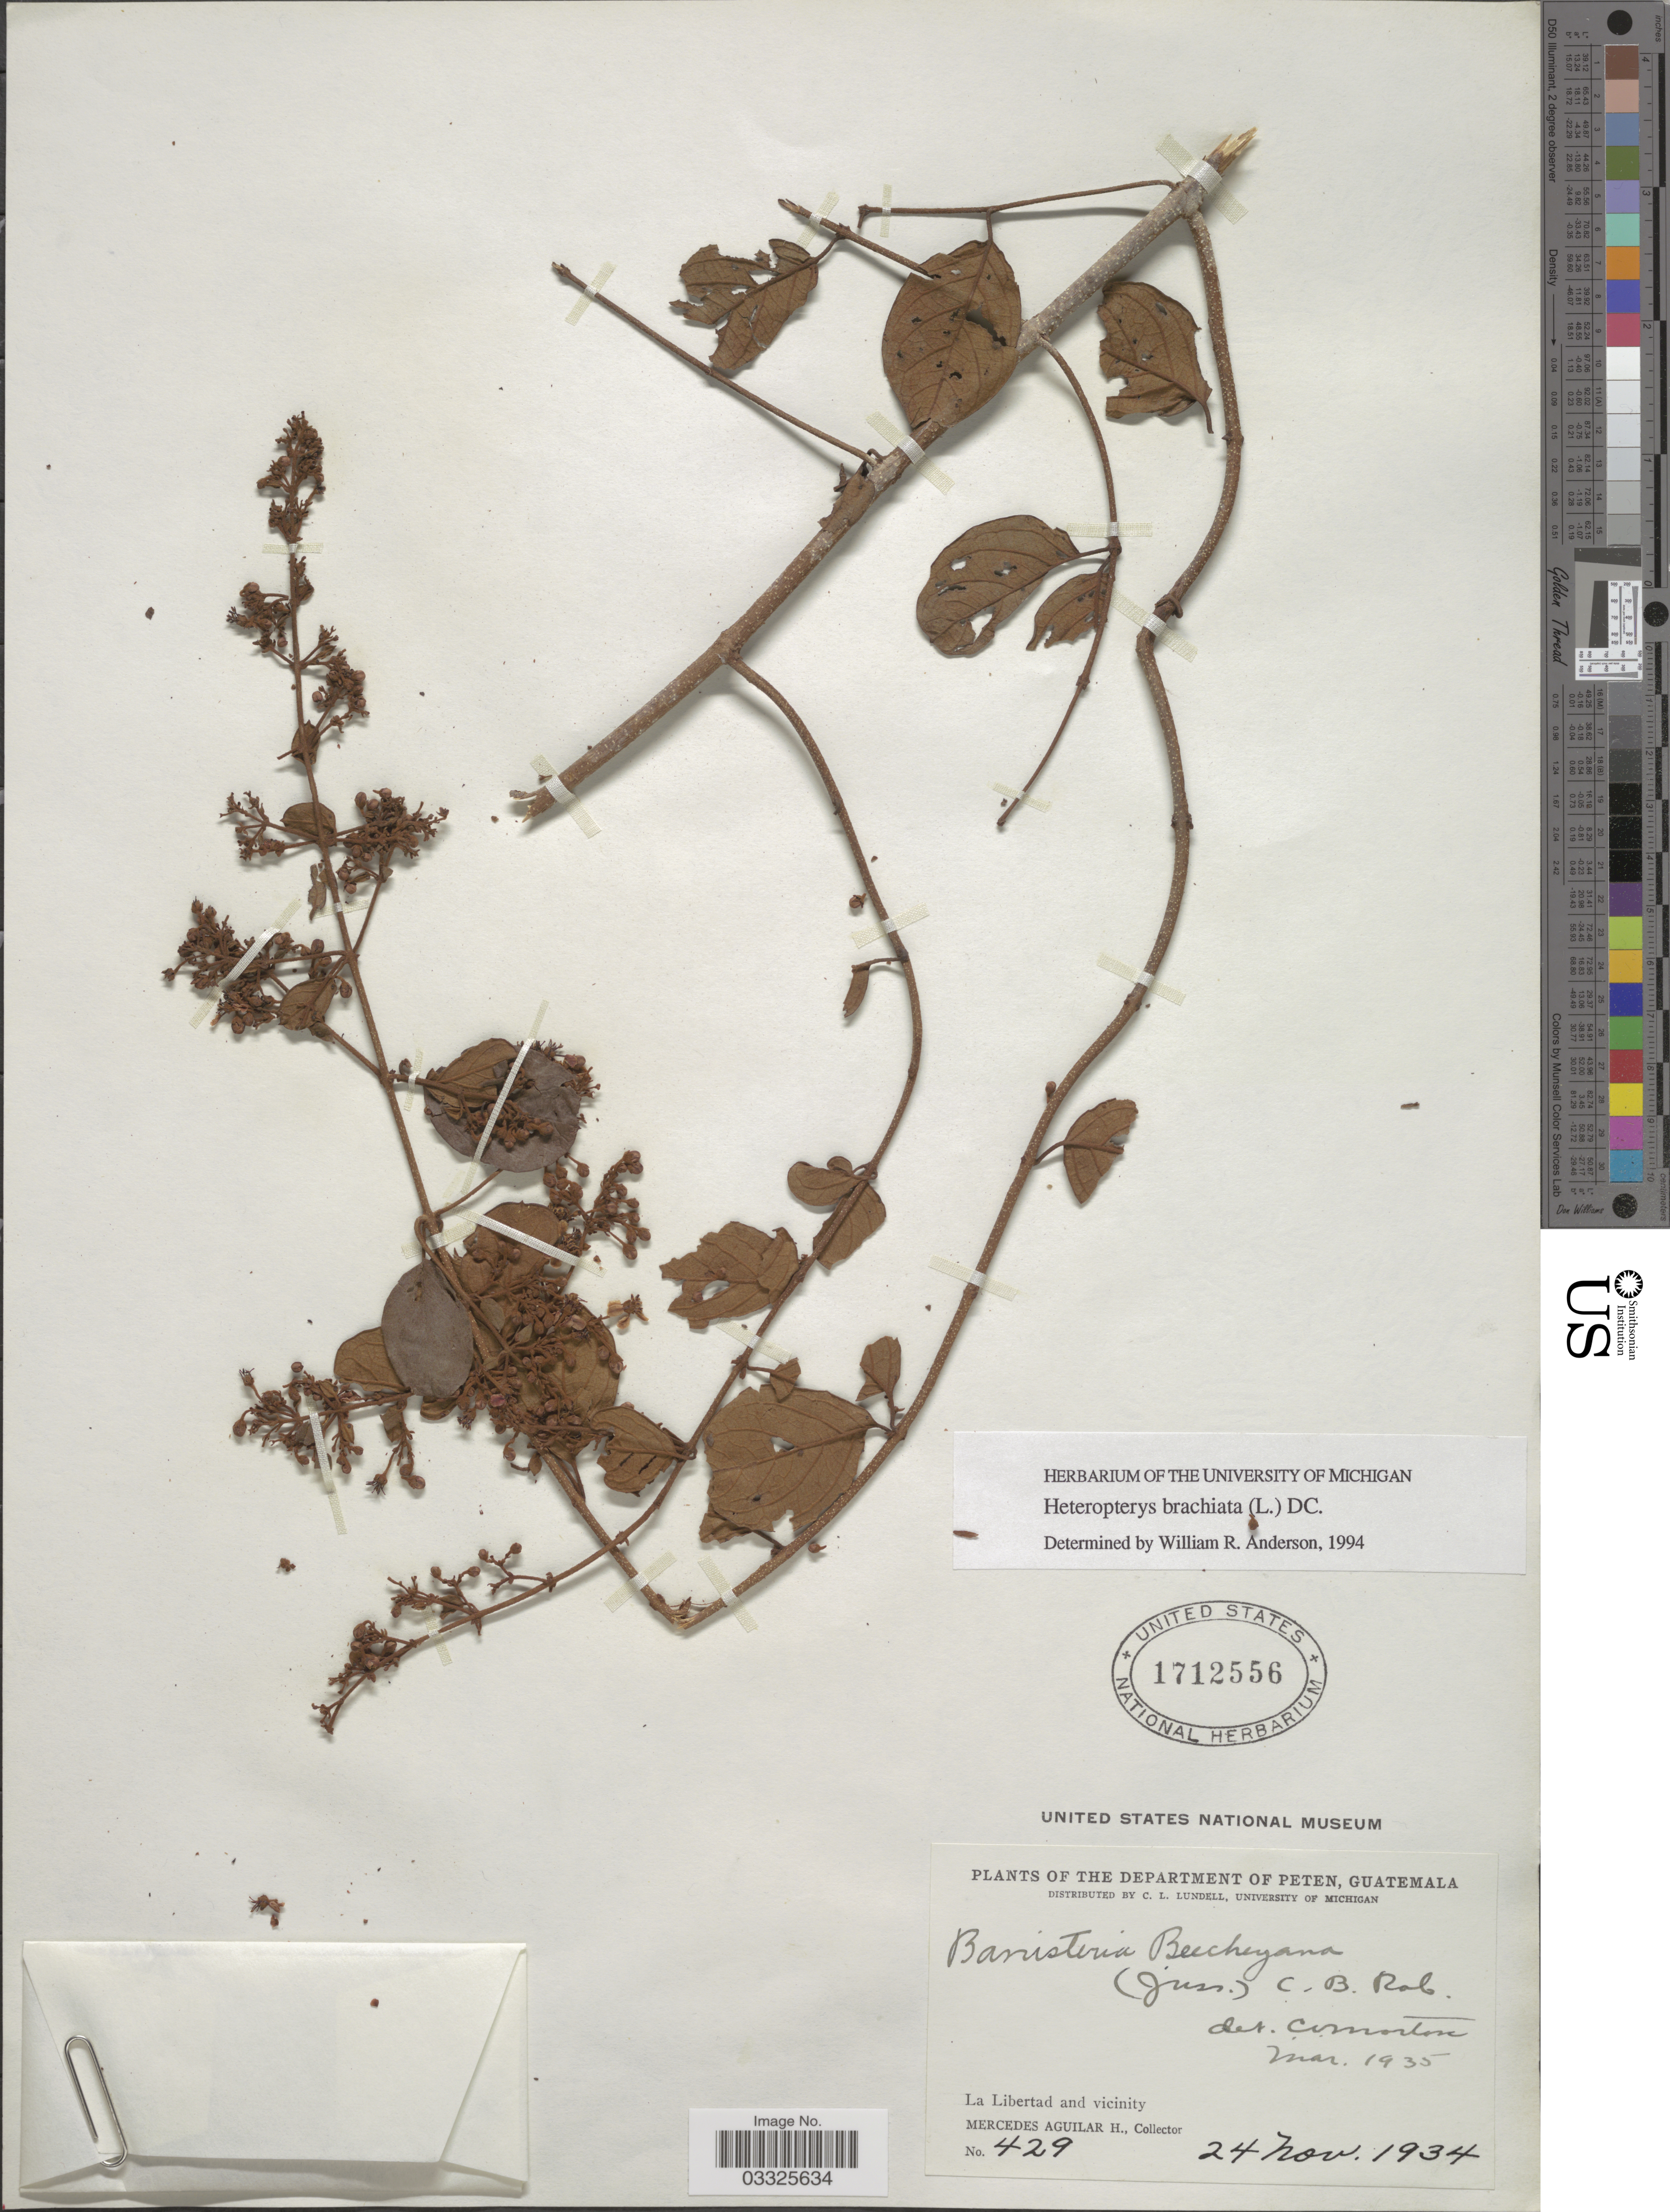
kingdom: Plantae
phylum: Tracheophyta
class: Magnoliopsida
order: Malpighiales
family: Malpighiaceae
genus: Heteropterys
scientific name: Heteropterys brachiata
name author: (L.) DC.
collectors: M. Aguilar H.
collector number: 429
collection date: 1934-11-24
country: Guatemala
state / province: El Petén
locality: Department of Peten. La Libertad and vicinity.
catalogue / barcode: US 1712556